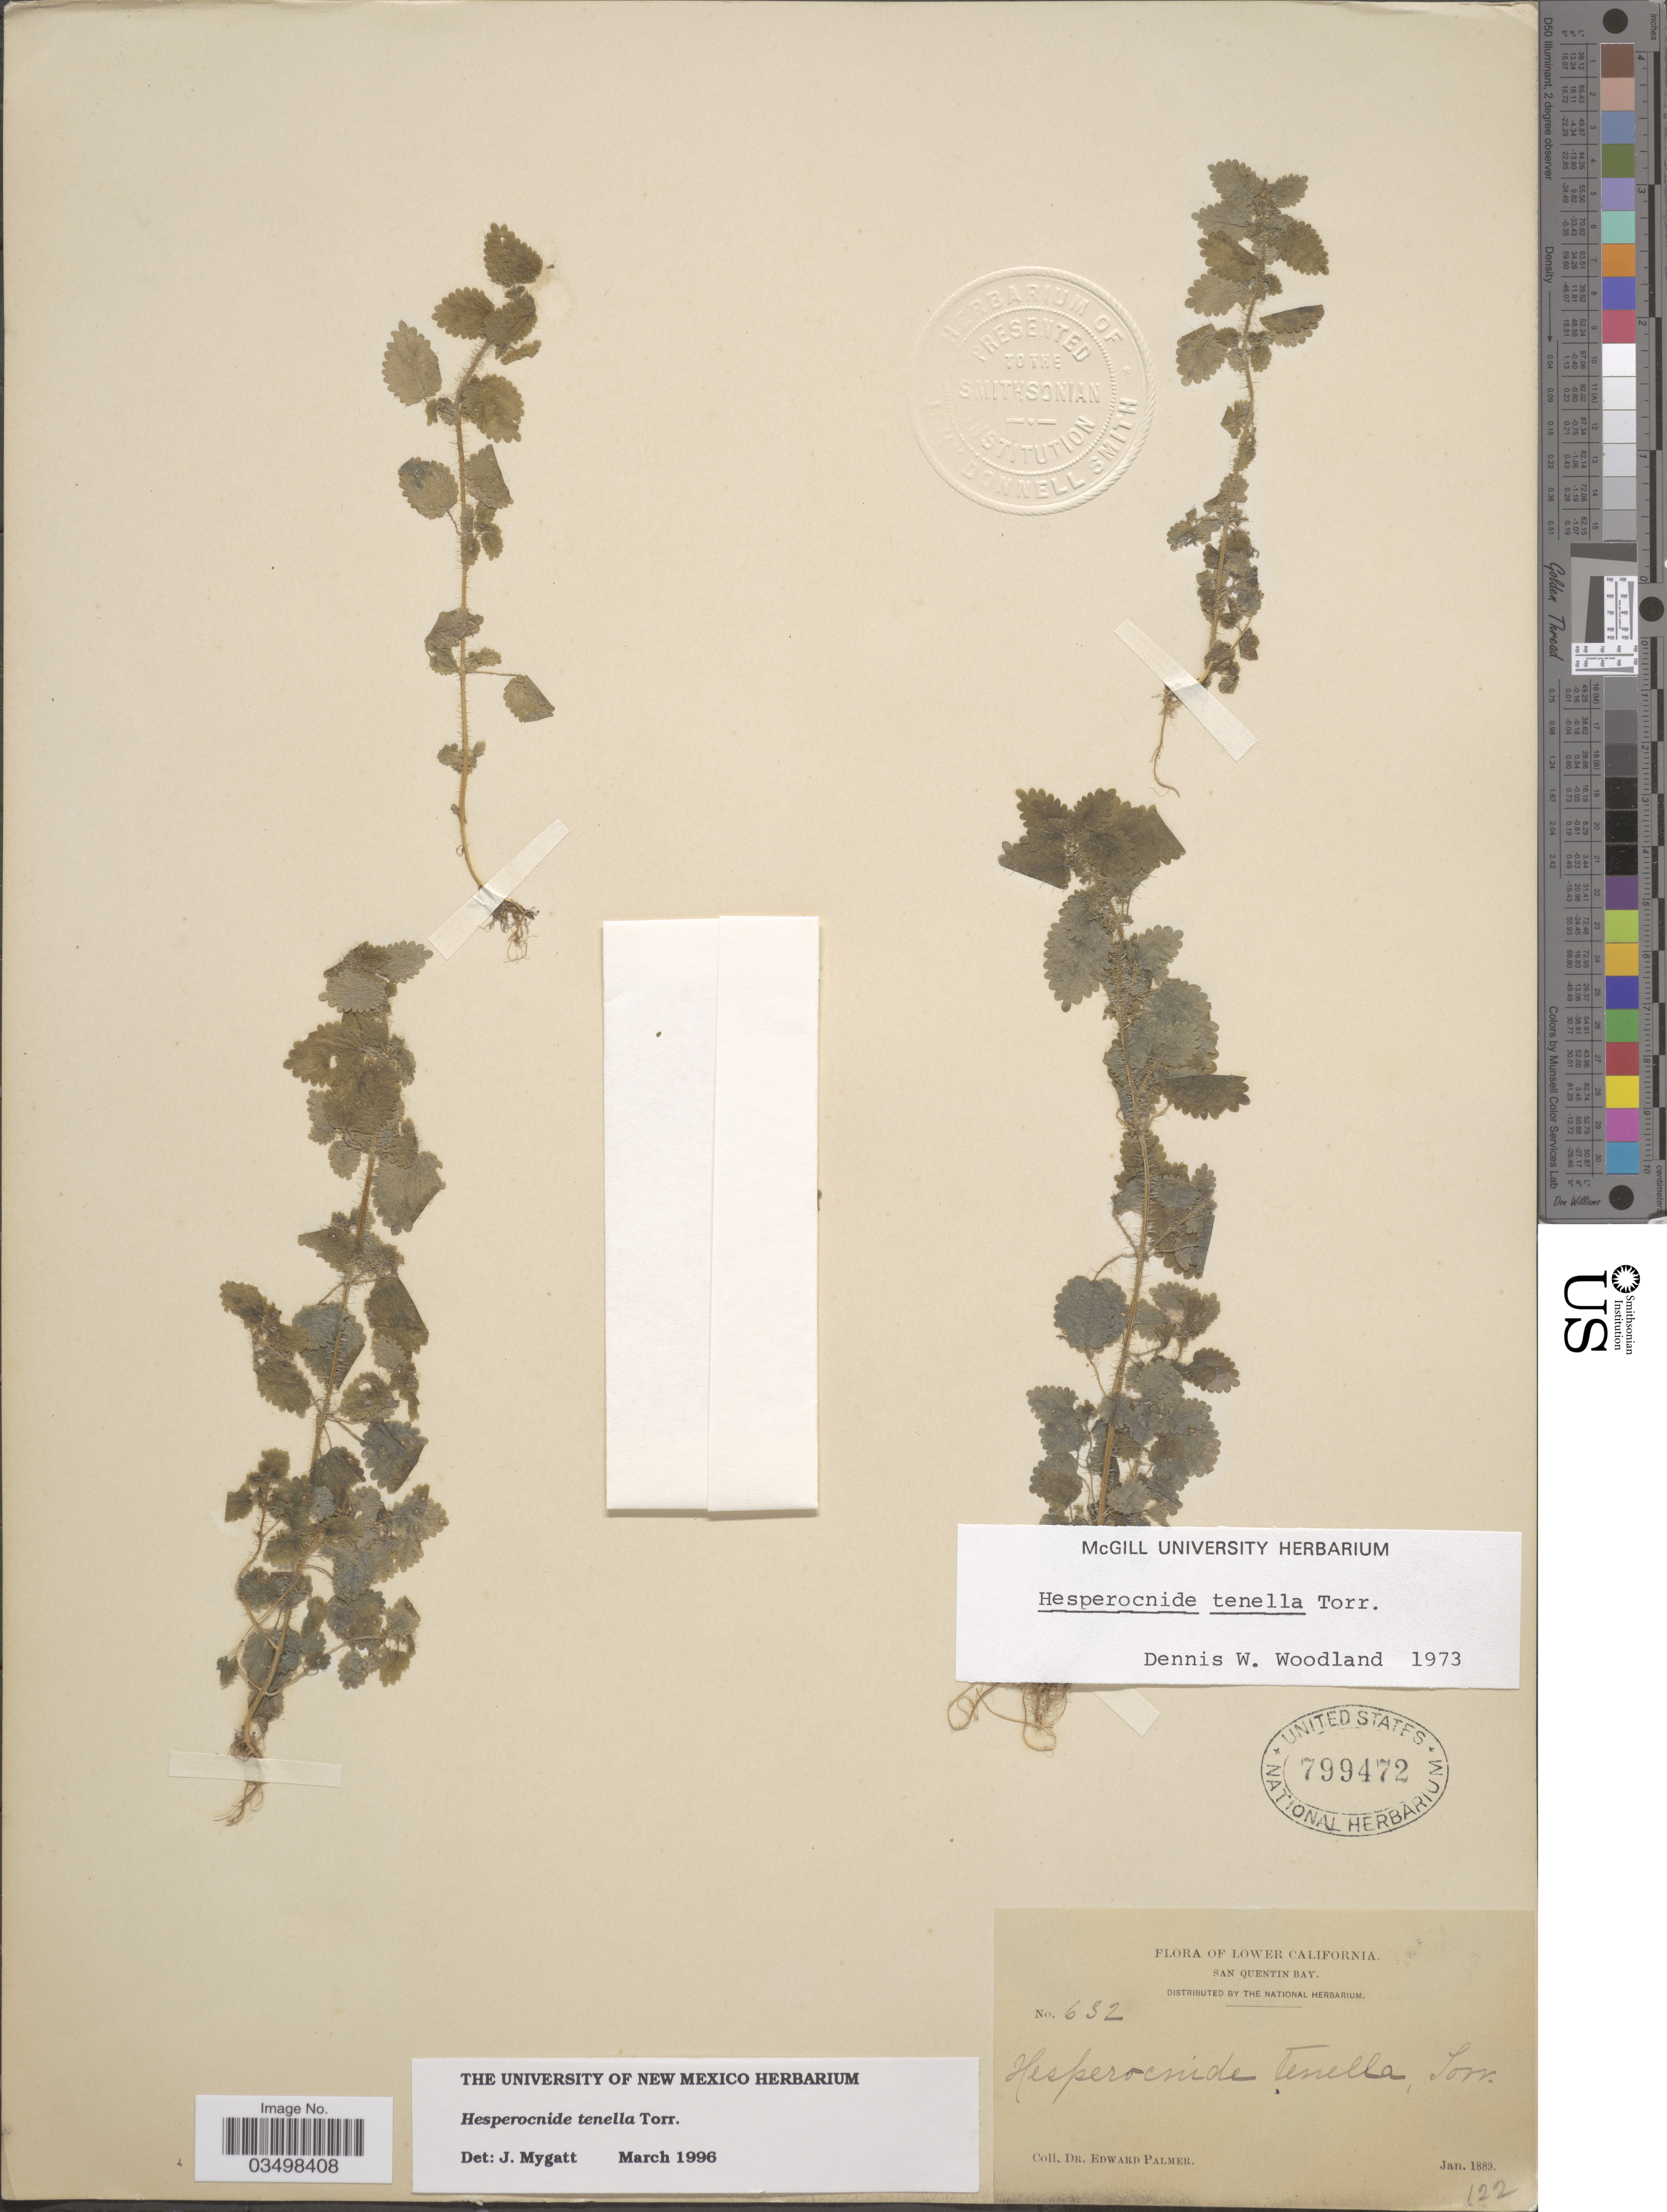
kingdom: Plantae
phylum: Tracheophyta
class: Magnoliopsida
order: Rosales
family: Urticaceae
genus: Hesperocnide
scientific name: Hesperocnide tenella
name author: Torr.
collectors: E. Palmer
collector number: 632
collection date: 1889-01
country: Mexico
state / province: Baja California Norte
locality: Lower California. San Quentin Bay.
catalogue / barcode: US 799472